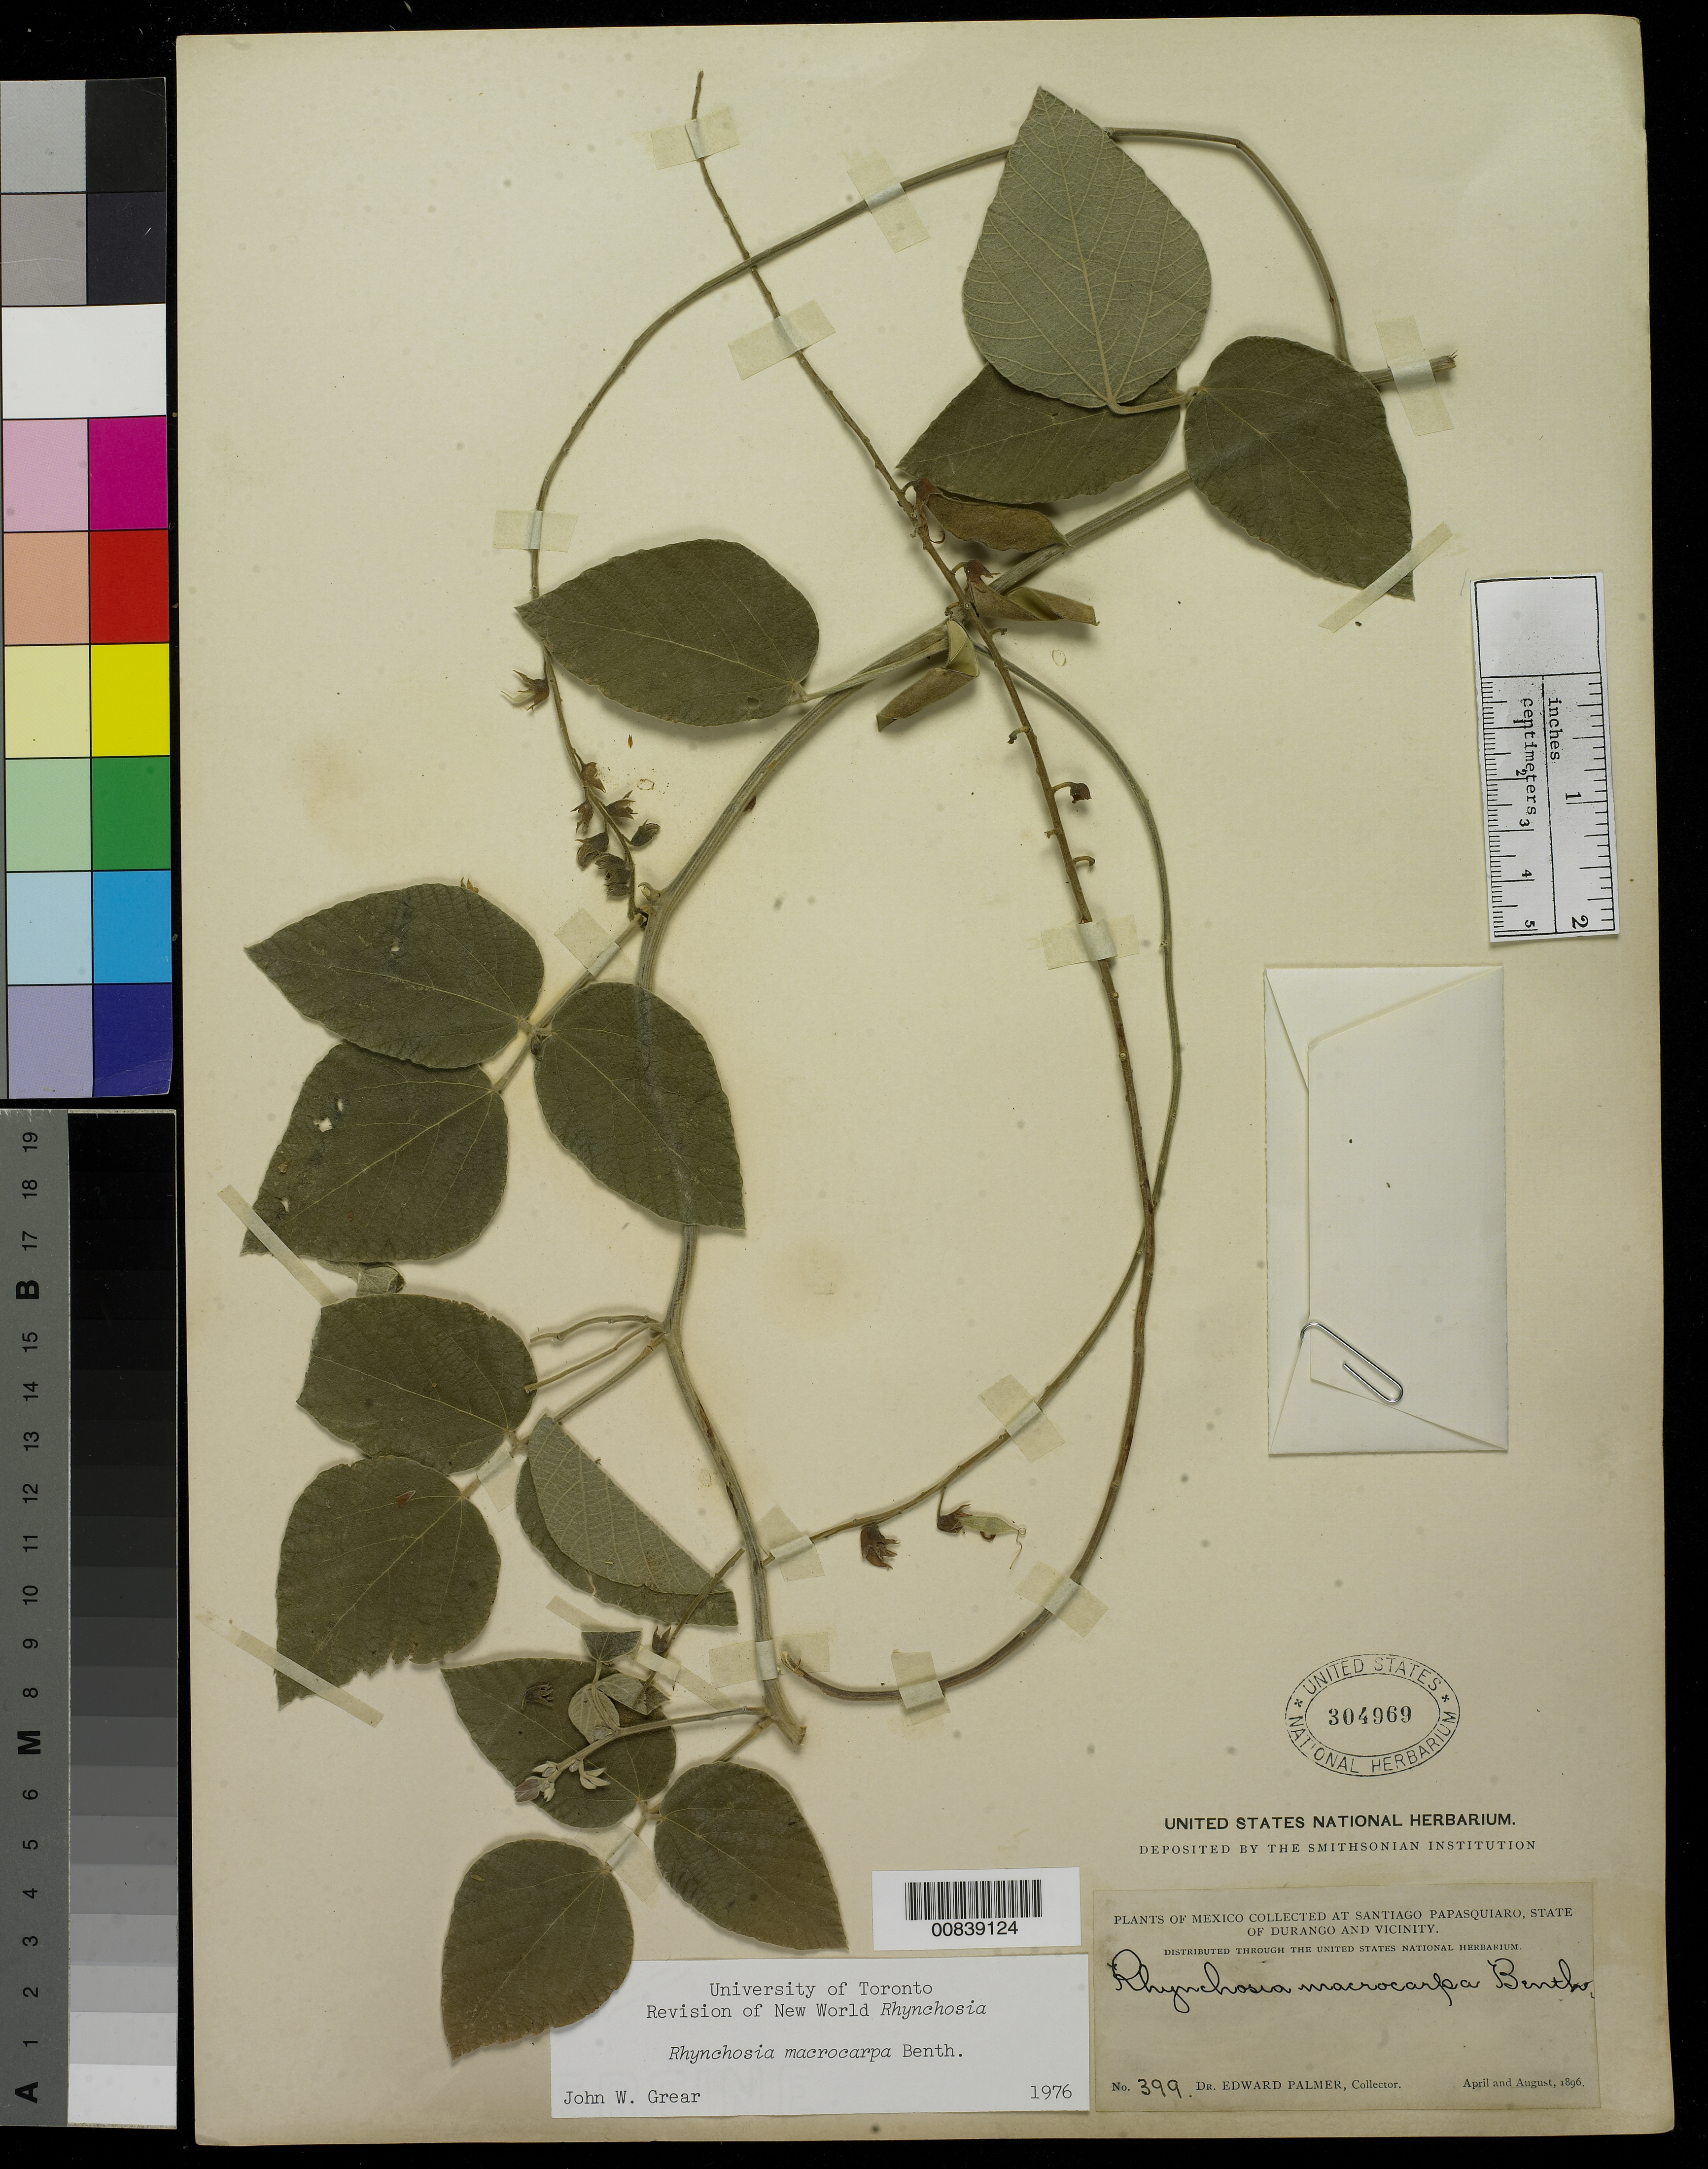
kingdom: Plantae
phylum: Tracheophyta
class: Magnoliopsida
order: Fabales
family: Fabaceae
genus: Rhynchosia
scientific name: Rhynchosia macrocarpa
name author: Benth.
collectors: E. Palmer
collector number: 399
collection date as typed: Apr 1896 to -- Aug 1896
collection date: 1896-04/1896-08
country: Mexico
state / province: Durango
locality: Santiago Papasquiaro, Durango and vicinity.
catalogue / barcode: US 304969